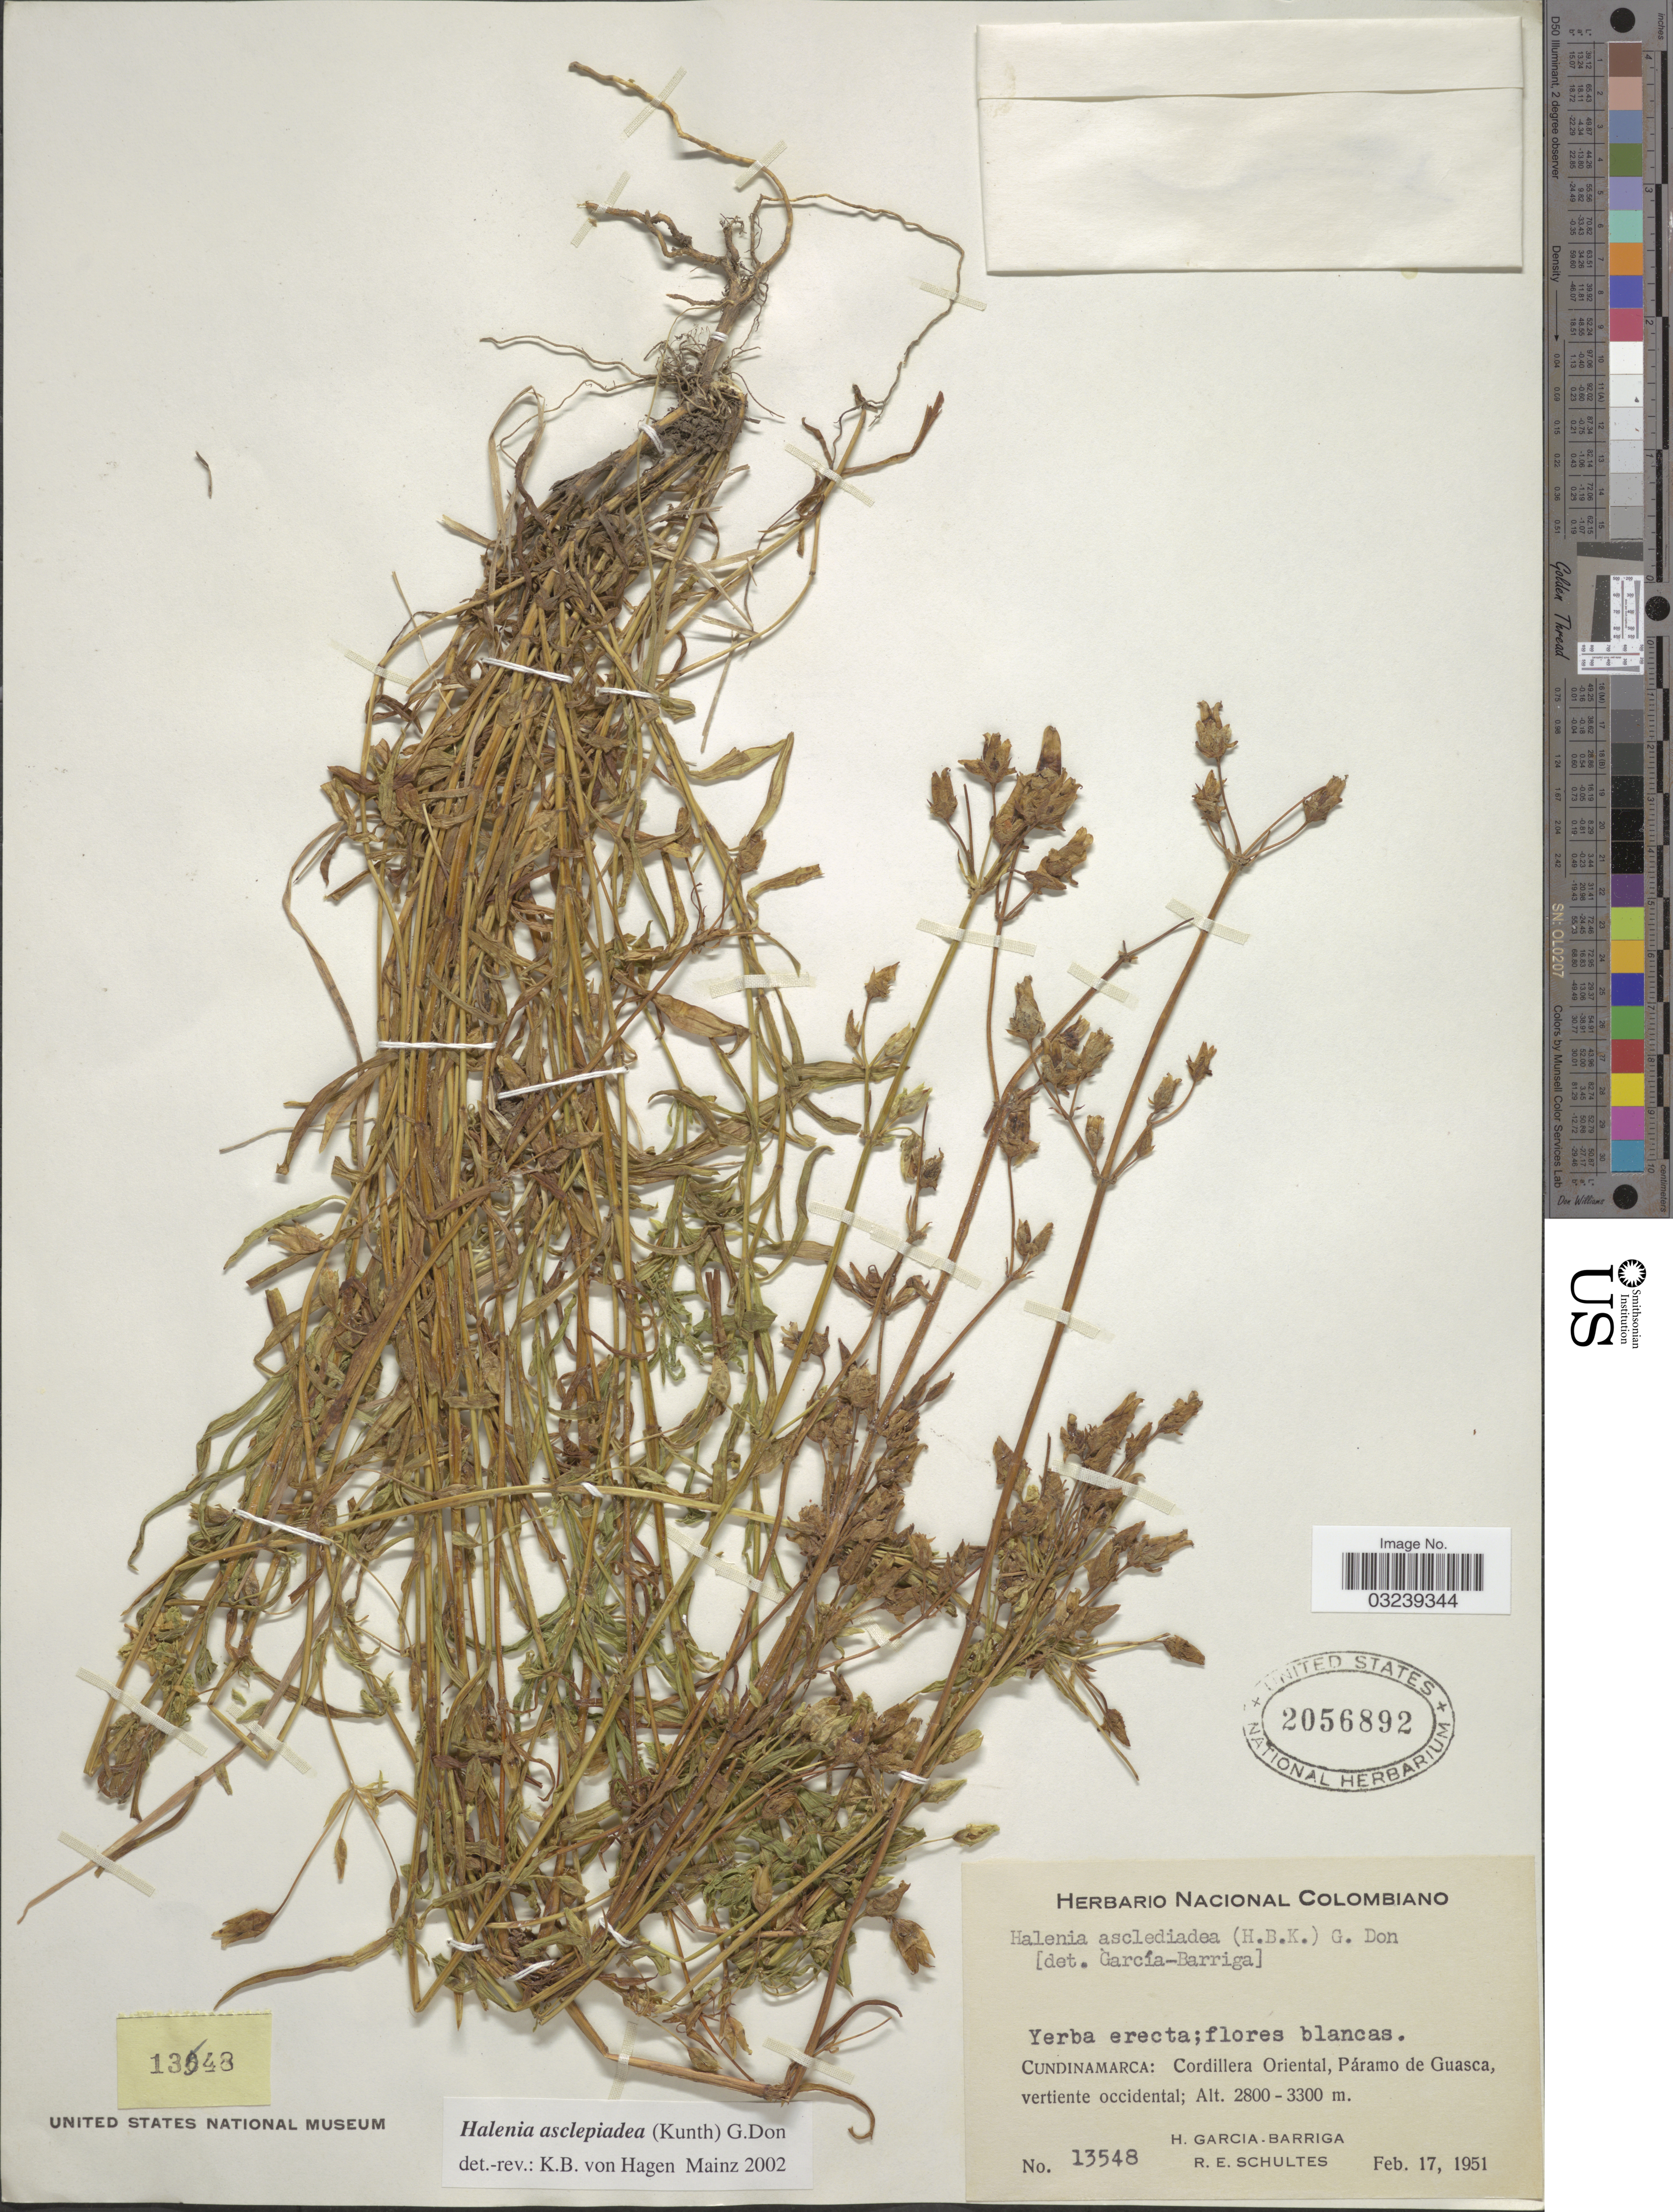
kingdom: Plantae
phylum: Tracheophyta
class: Magnoliopsida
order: Gentianales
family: Gentianaceae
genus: Halenia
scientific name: Halenia asclepiadea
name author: (Kunth) G. Don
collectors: H. García Barriga & R. E. Schultes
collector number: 13548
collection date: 1951-02-17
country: Colombia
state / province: Cundinamarca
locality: Cordillera Oriental, Páramo de Guasca, vertiente occidental.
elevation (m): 2800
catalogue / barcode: US 2056892